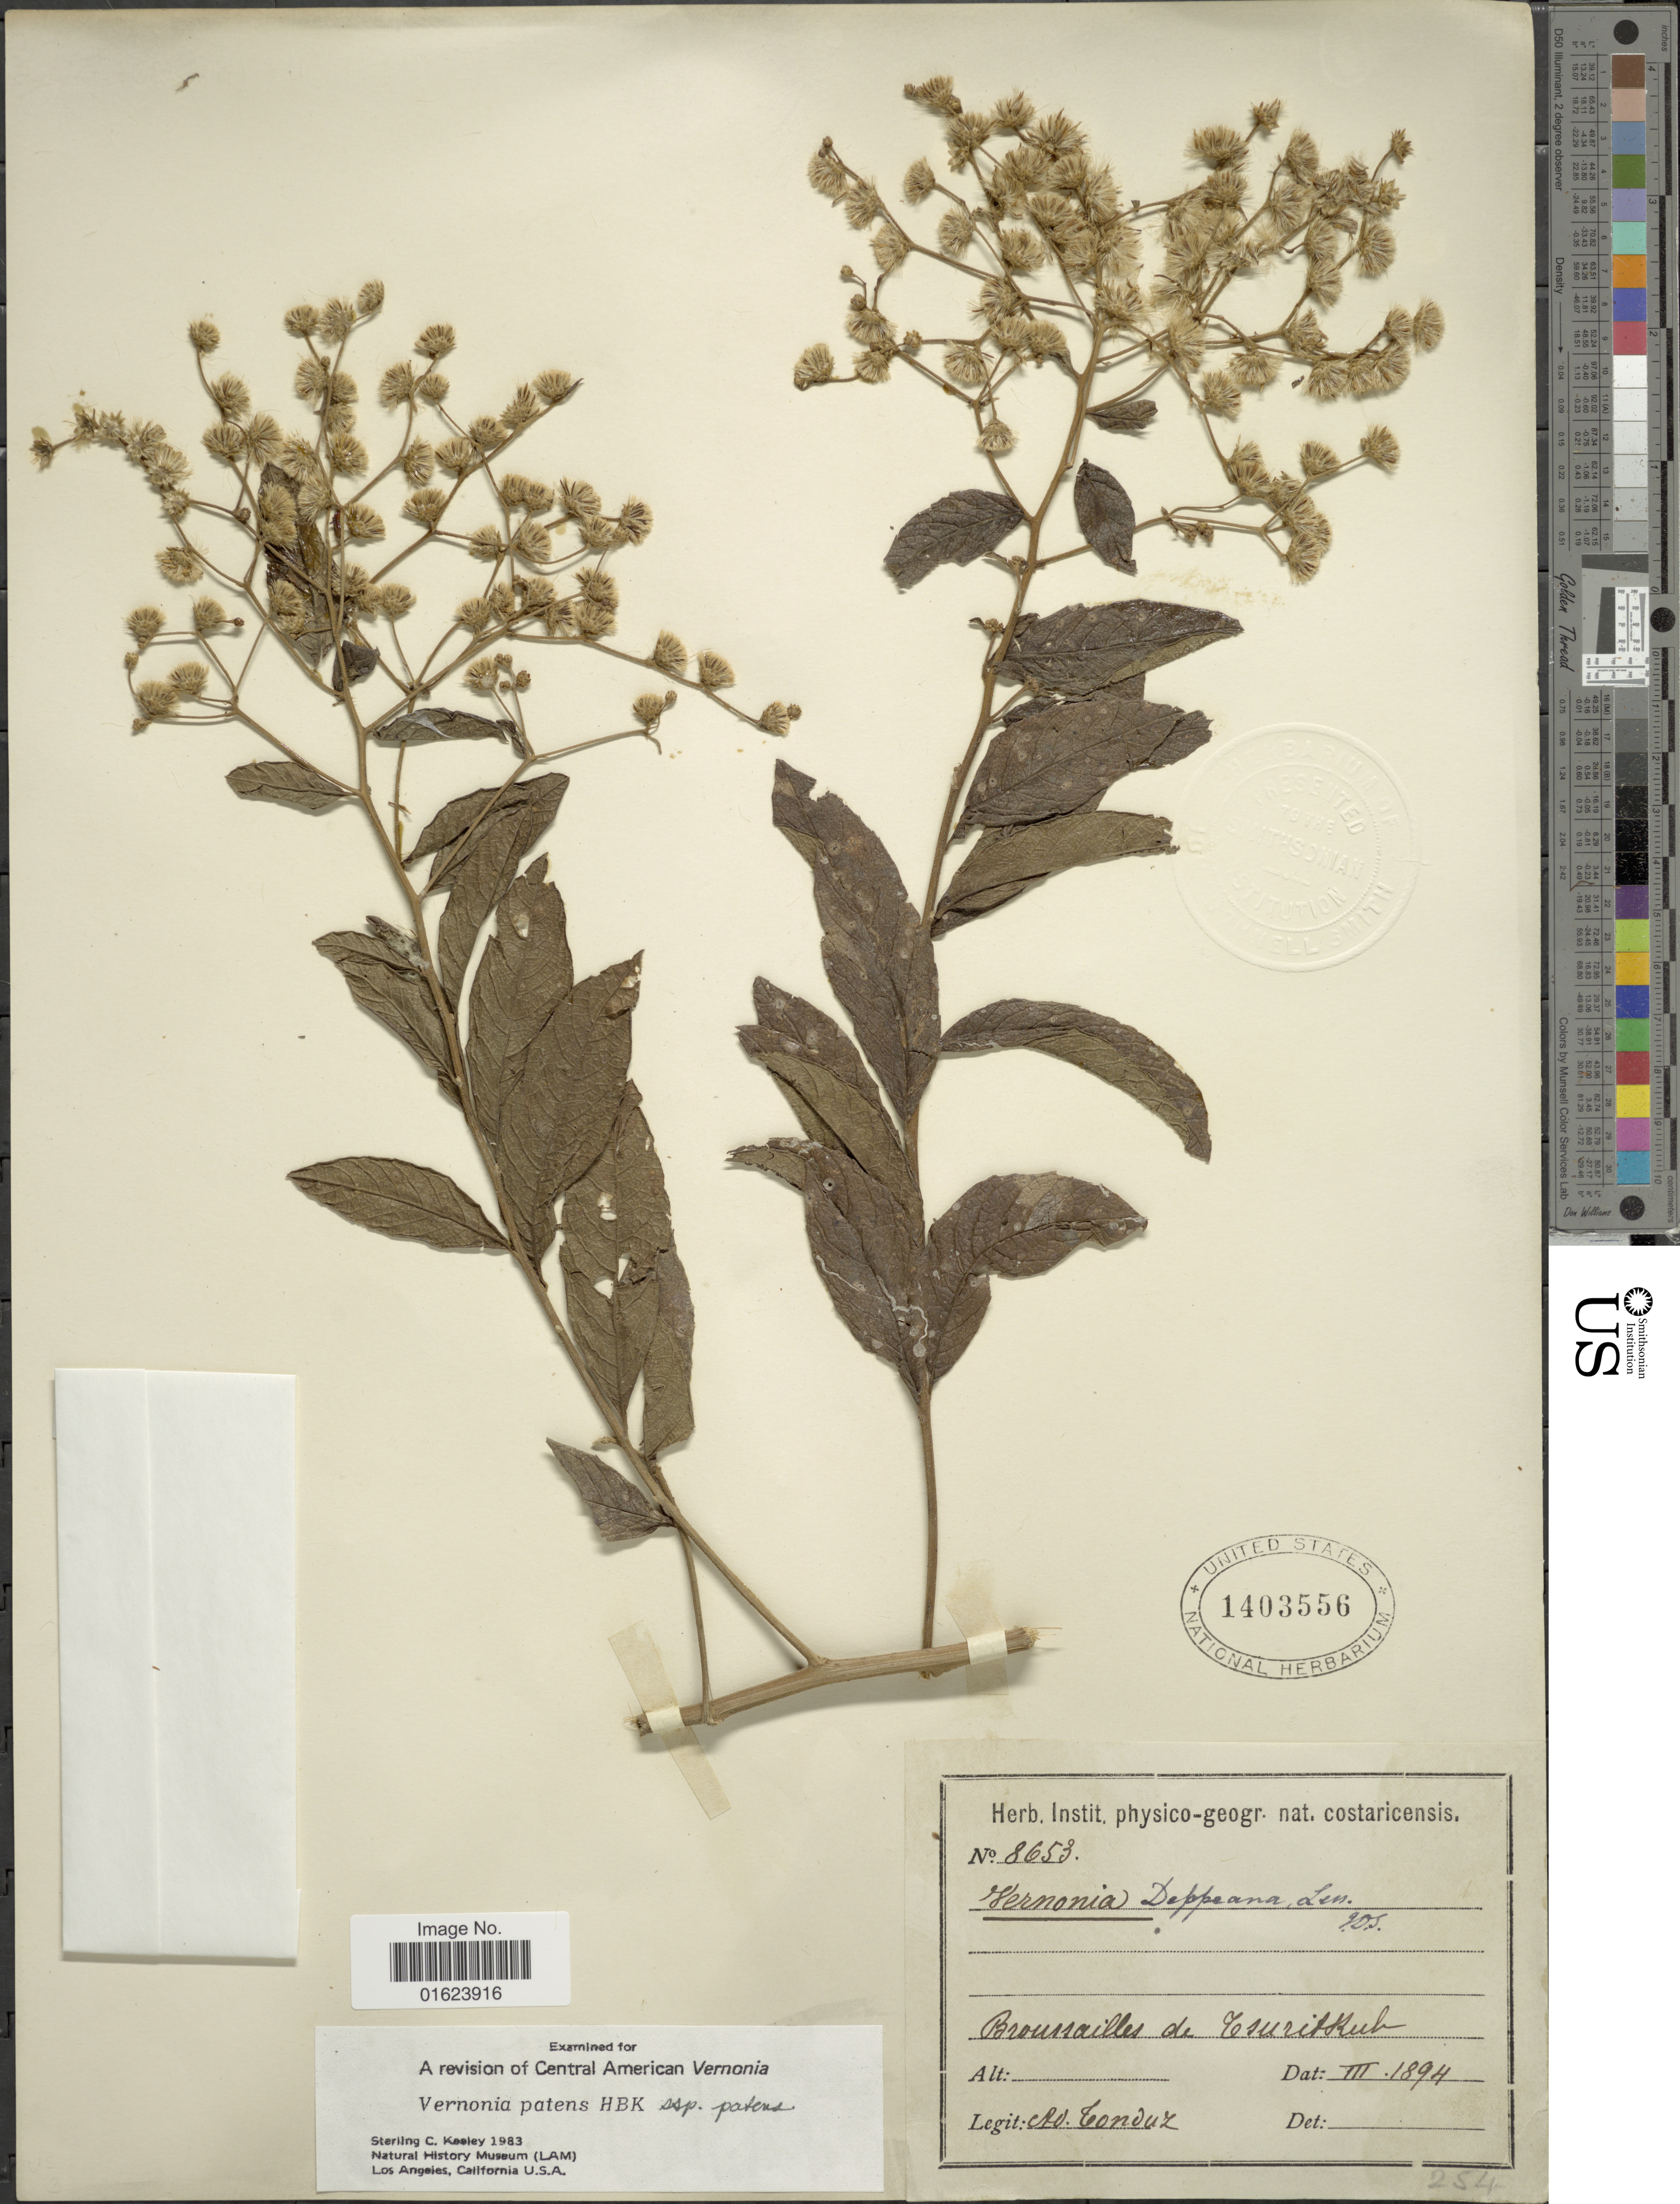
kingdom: Plantae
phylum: Tracheophyta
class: Magnoliopsida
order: Asterales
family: Asteraceae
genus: Vernonanthura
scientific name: Vernonanthura patens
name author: (Kunth) H. Rob.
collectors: A. Tonduz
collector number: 8653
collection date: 1894-03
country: Panama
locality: Broussailles de Tsuritkub.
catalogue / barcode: US 1403556